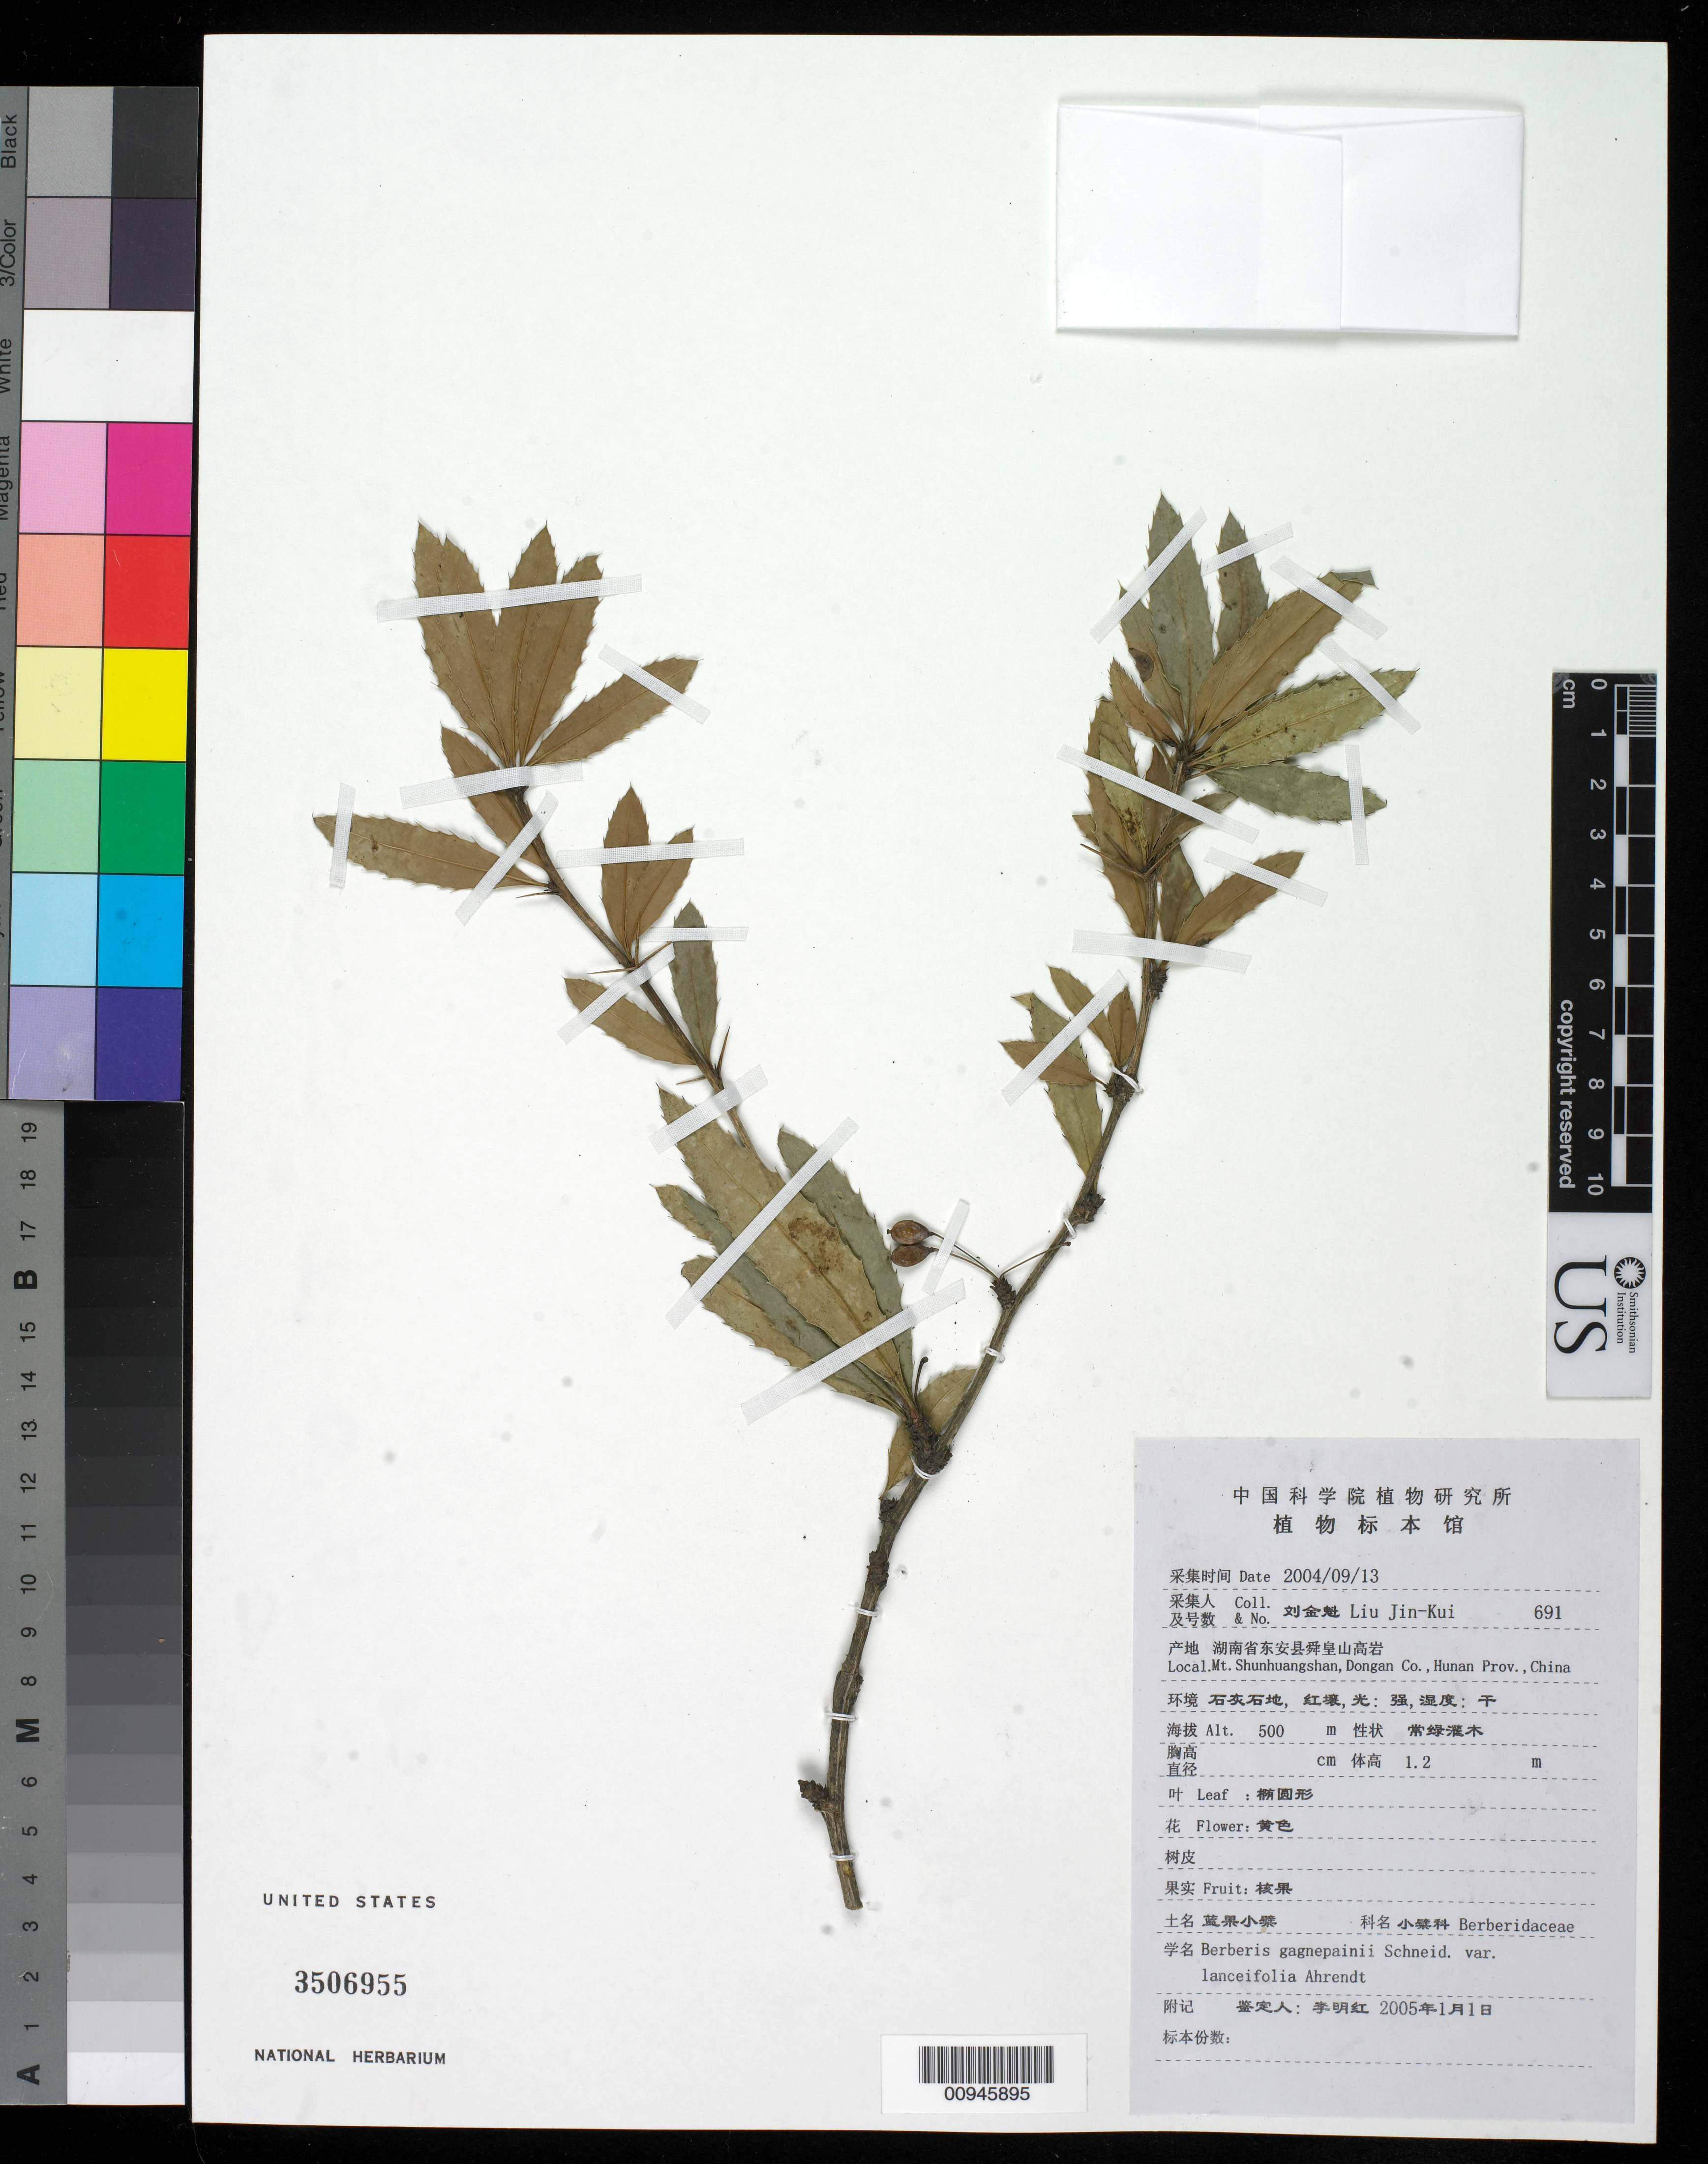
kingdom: Plantae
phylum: Tracheophyta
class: Magnoliopsida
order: Ranunculales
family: Berberidaceae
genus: Berberis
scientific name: Berberis gagnepainii var. lanceifolia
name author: Ahrendt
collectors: L. Jin-Kui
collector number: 691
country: China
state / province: Hunan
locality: Dongan Co., Mt. Shunhuangshan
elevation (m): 500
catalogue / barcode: US 3506955